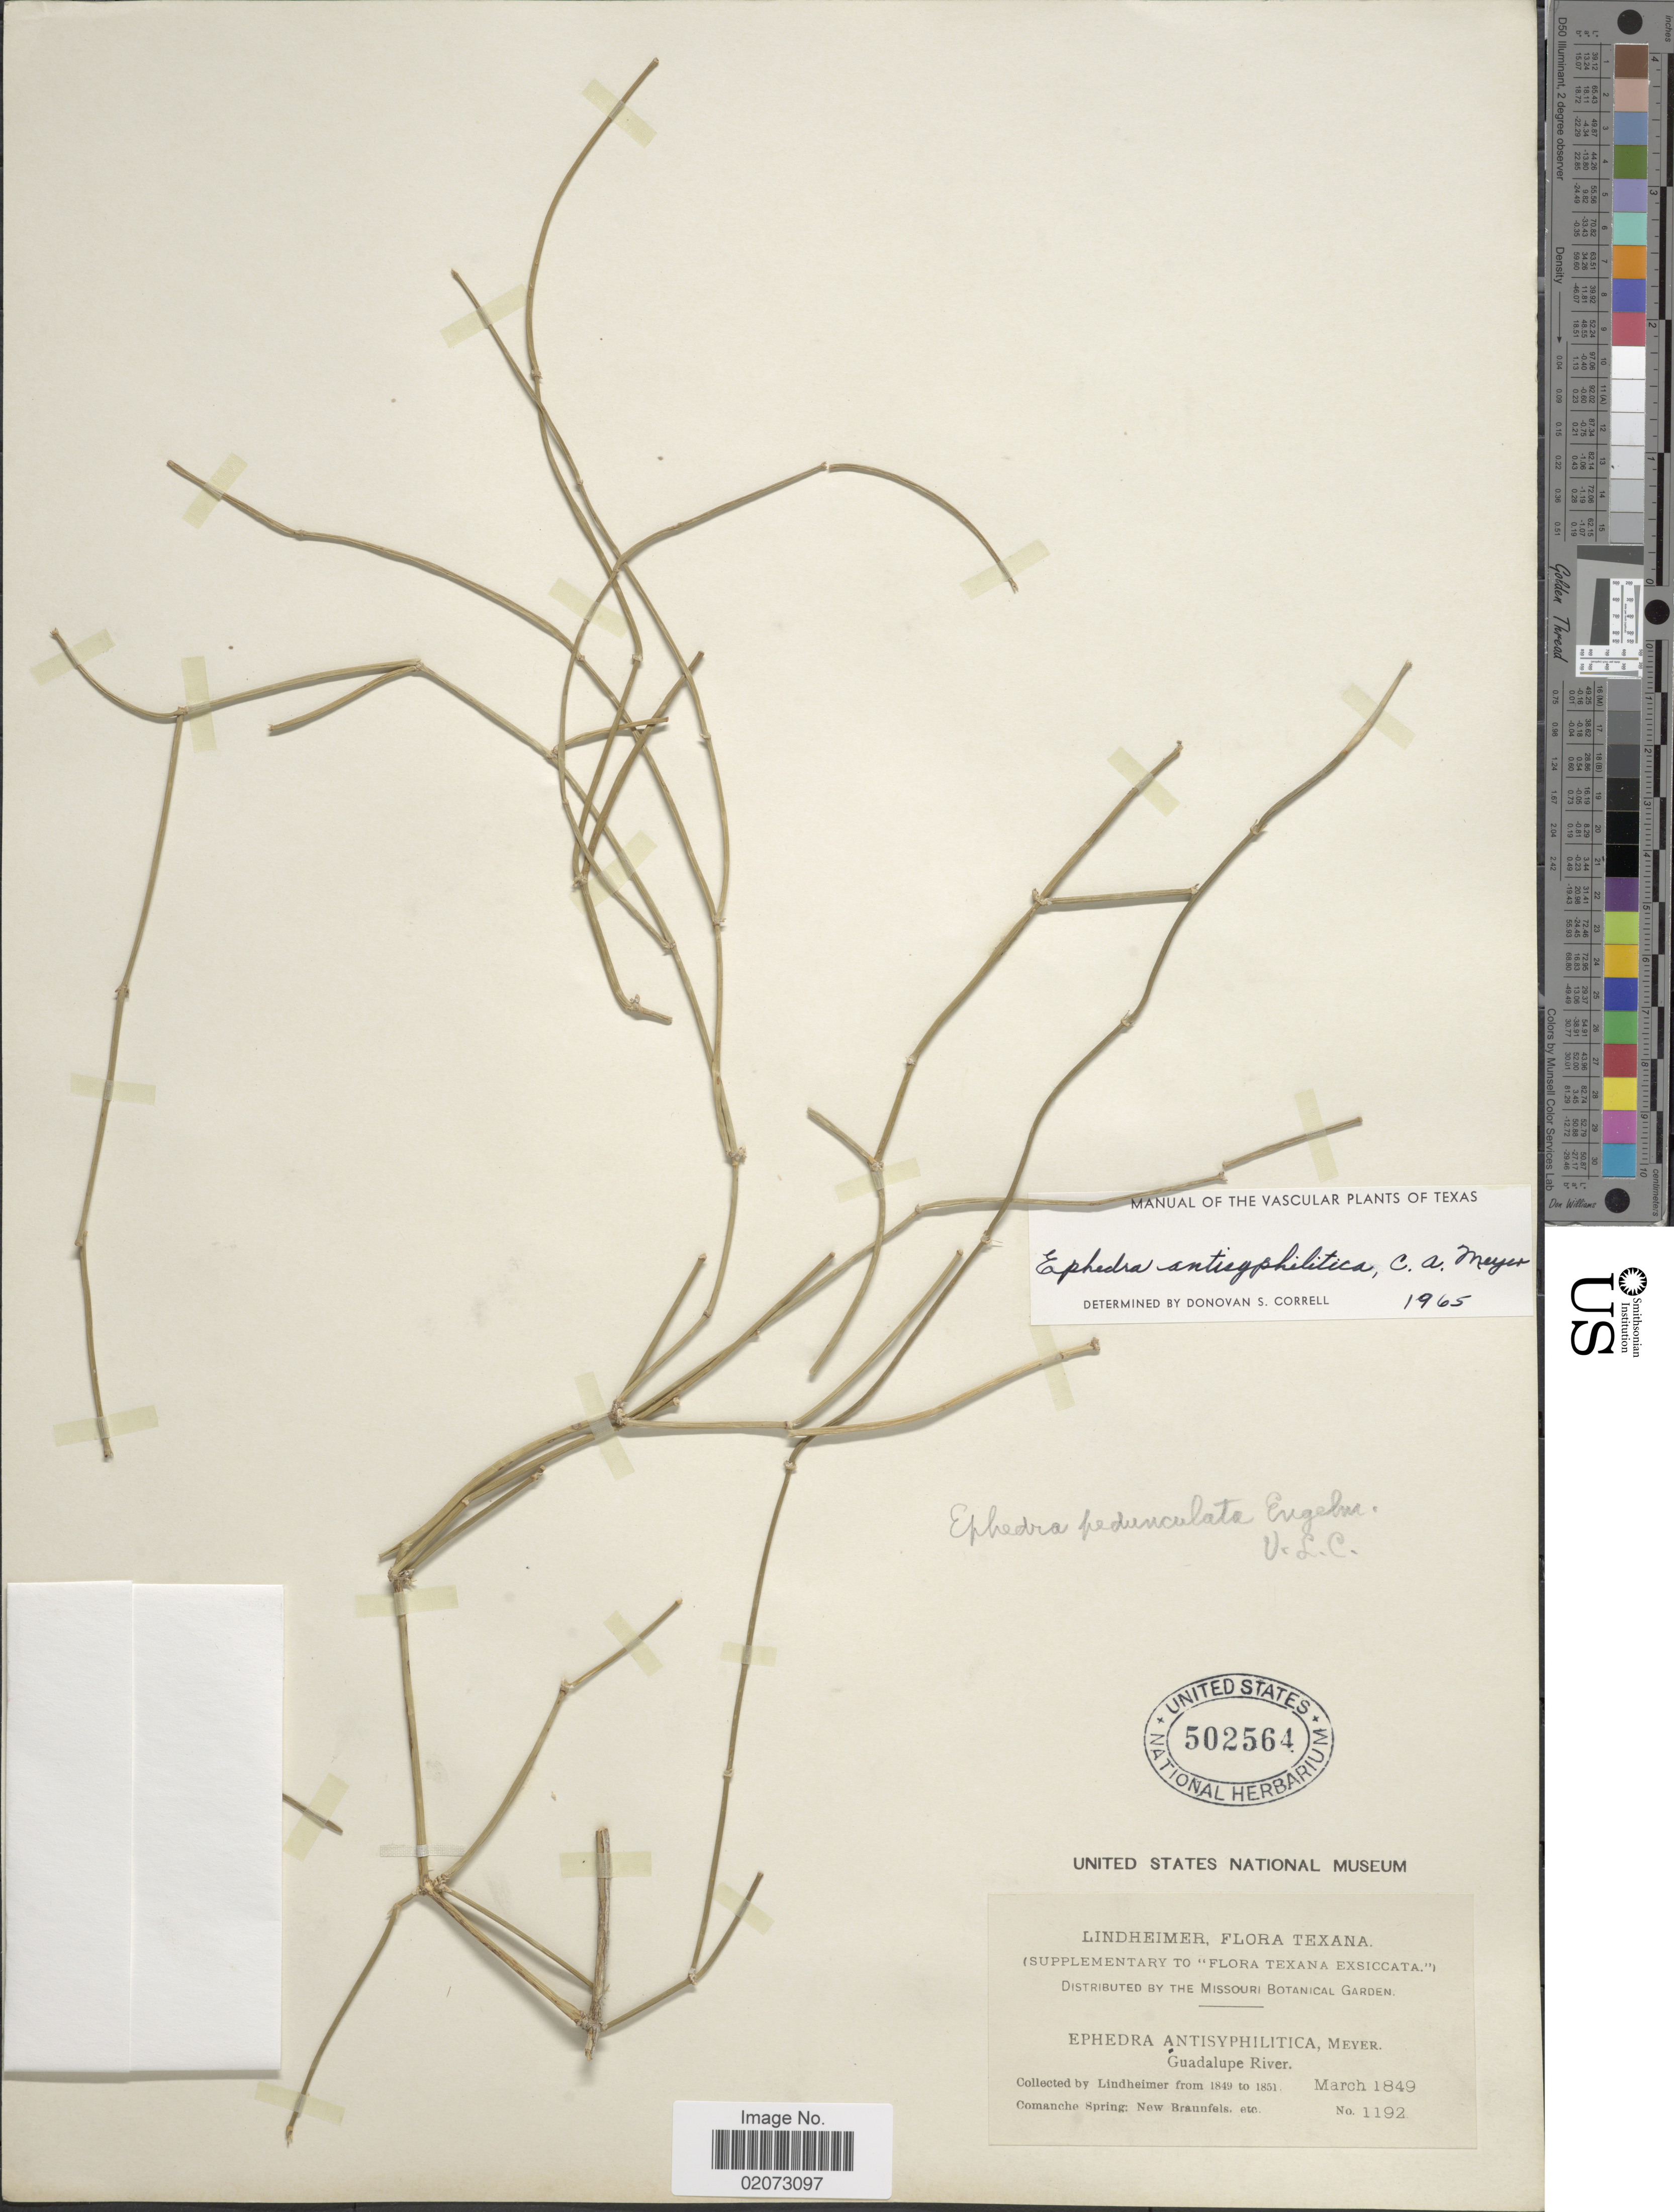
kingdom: Plantae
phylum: Tracheophyta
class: Gnetopsida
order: Ephedrales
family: Ephedraceae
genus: Ephedra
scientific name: Ephedra antisyphilitica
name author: Berland. ex C.A. Mey.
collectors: -. Lindheimer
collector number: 1192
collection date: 1849-03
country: United States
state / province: Texas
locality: Guadalupe River. Comanche Spring, New Braunfels etc.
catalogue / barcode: US 502564